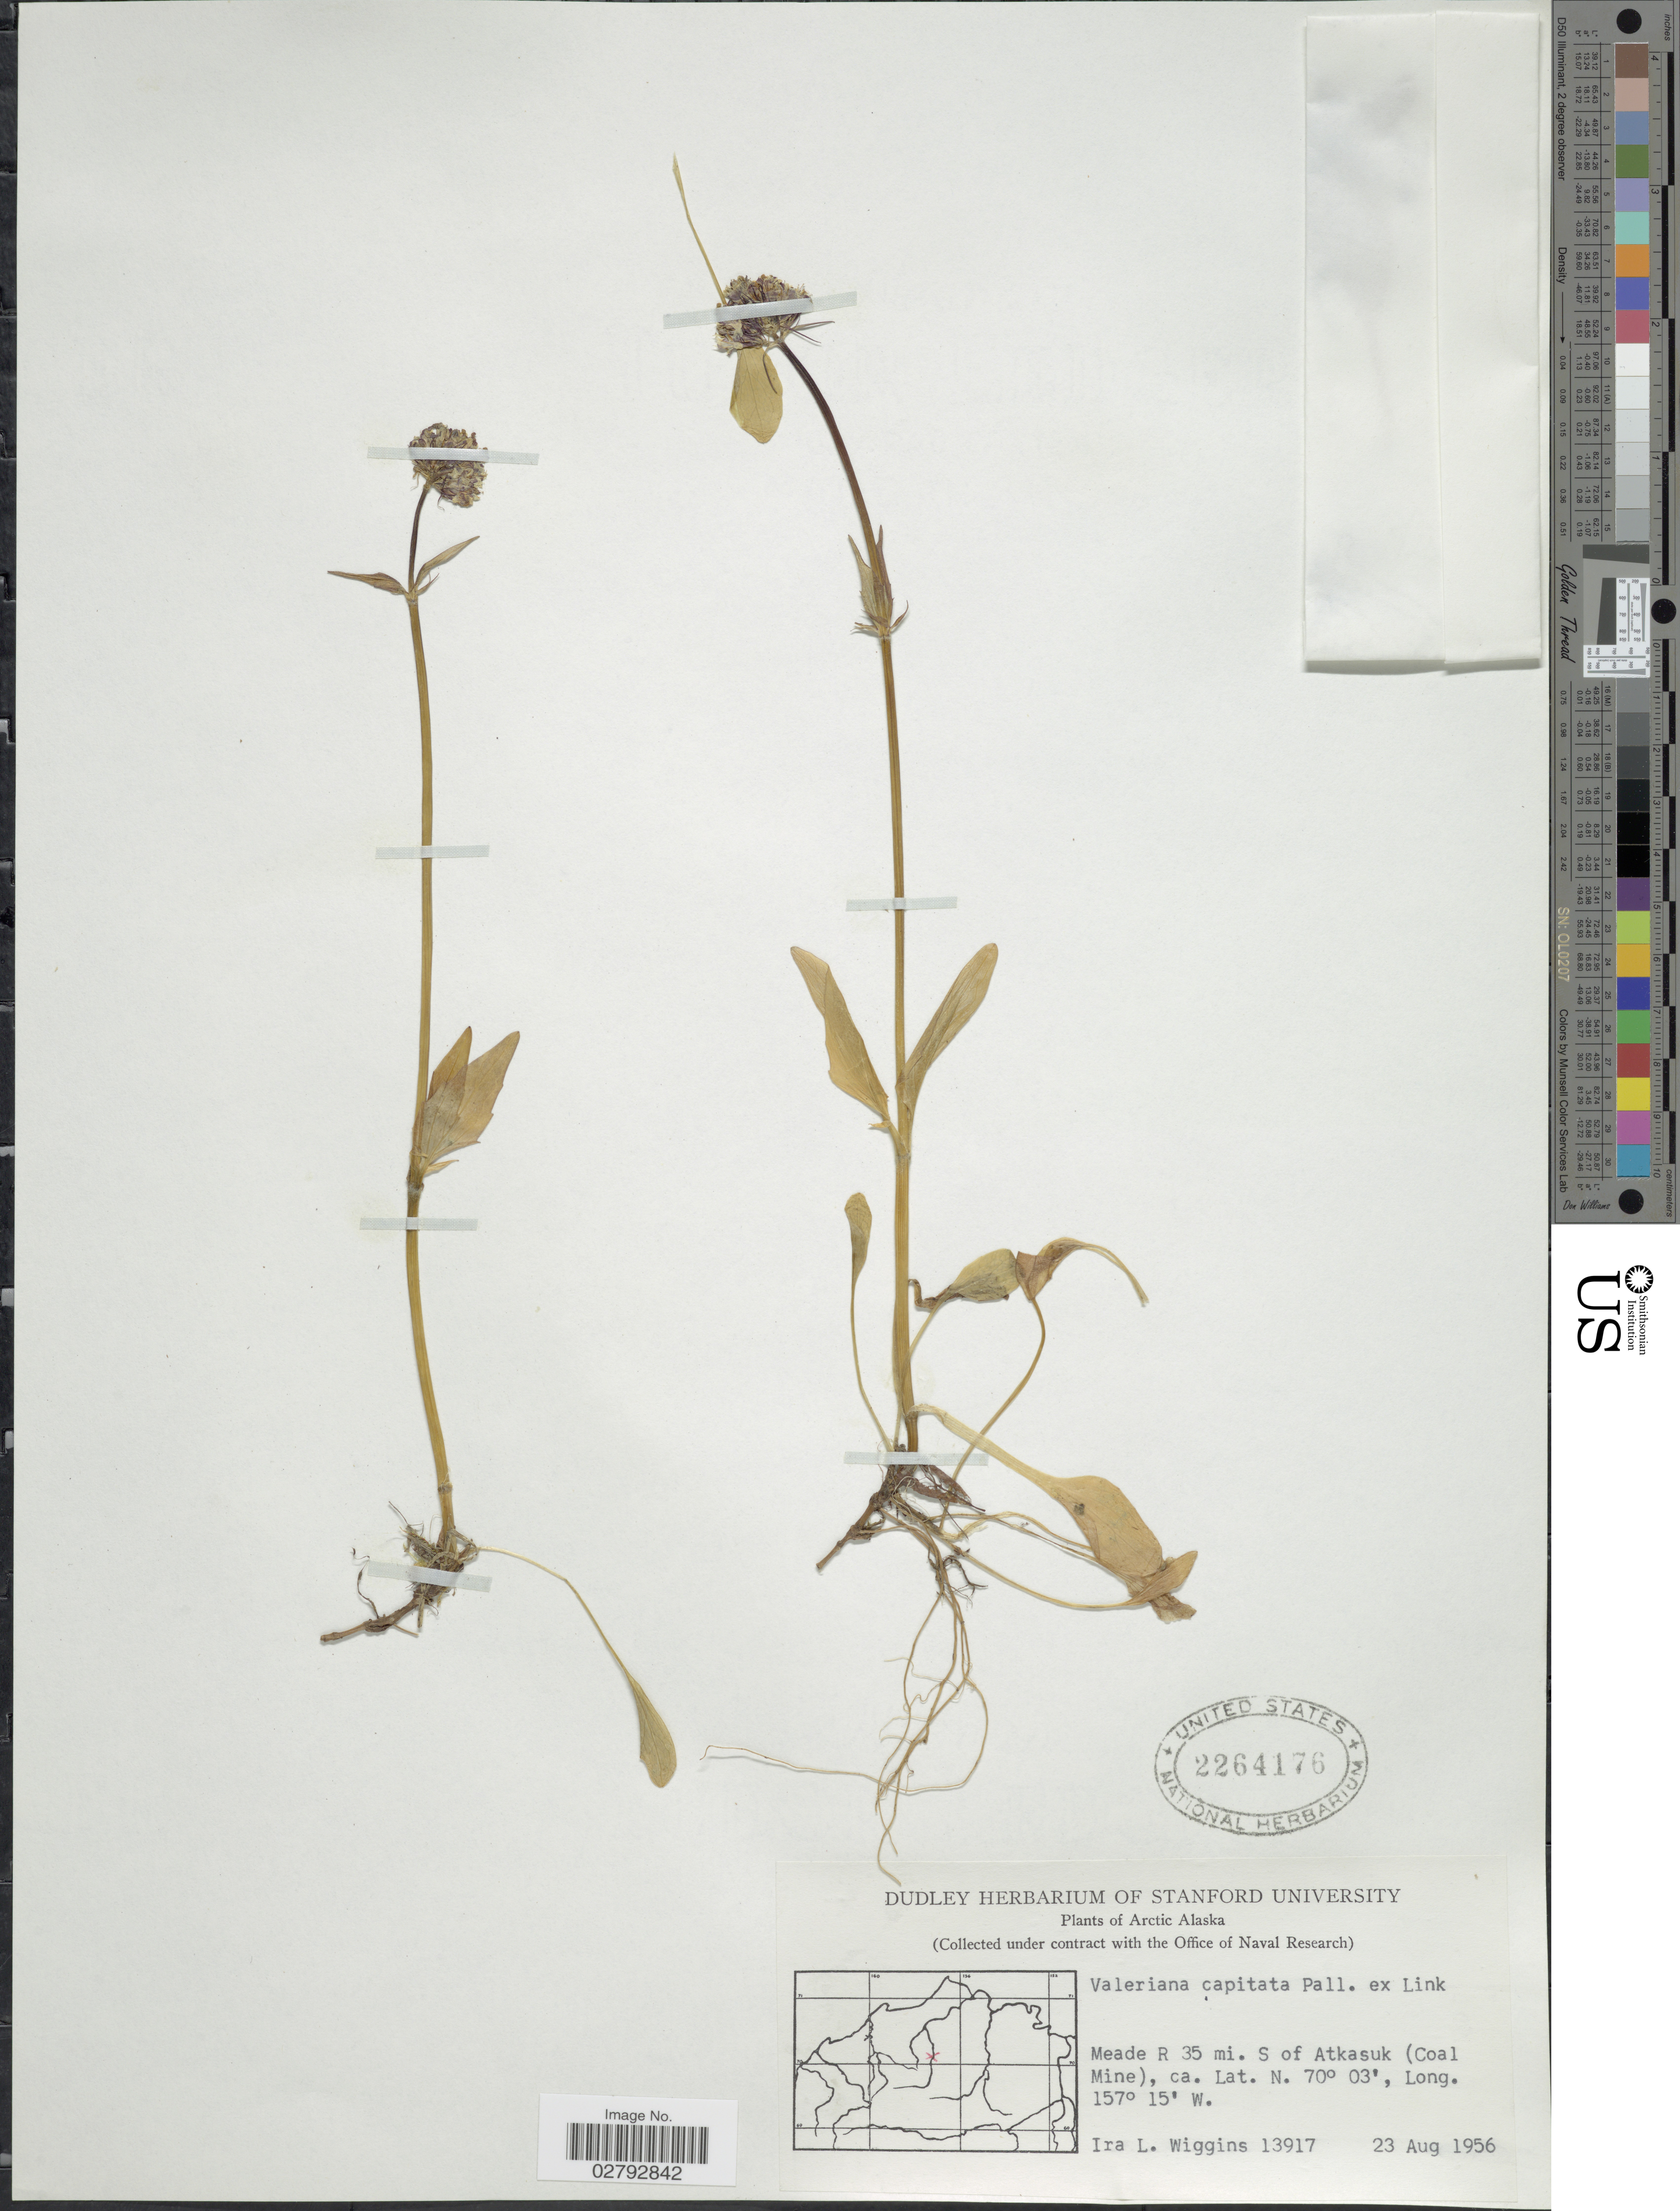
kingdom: Plantae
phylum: Tracheophyta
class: Magnoliopsida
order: Dipsacales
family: Caprifoliaceae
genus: Valeriana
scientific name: Valeriana capitata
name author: Link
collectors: I. L. Wiggins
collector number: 13917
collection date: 1956-08-23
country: United States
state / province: Alaska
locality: Arctic Alaska. Meade R 35 mi. S of Atkasuk (Coal Mine).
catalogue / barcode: US 2264176